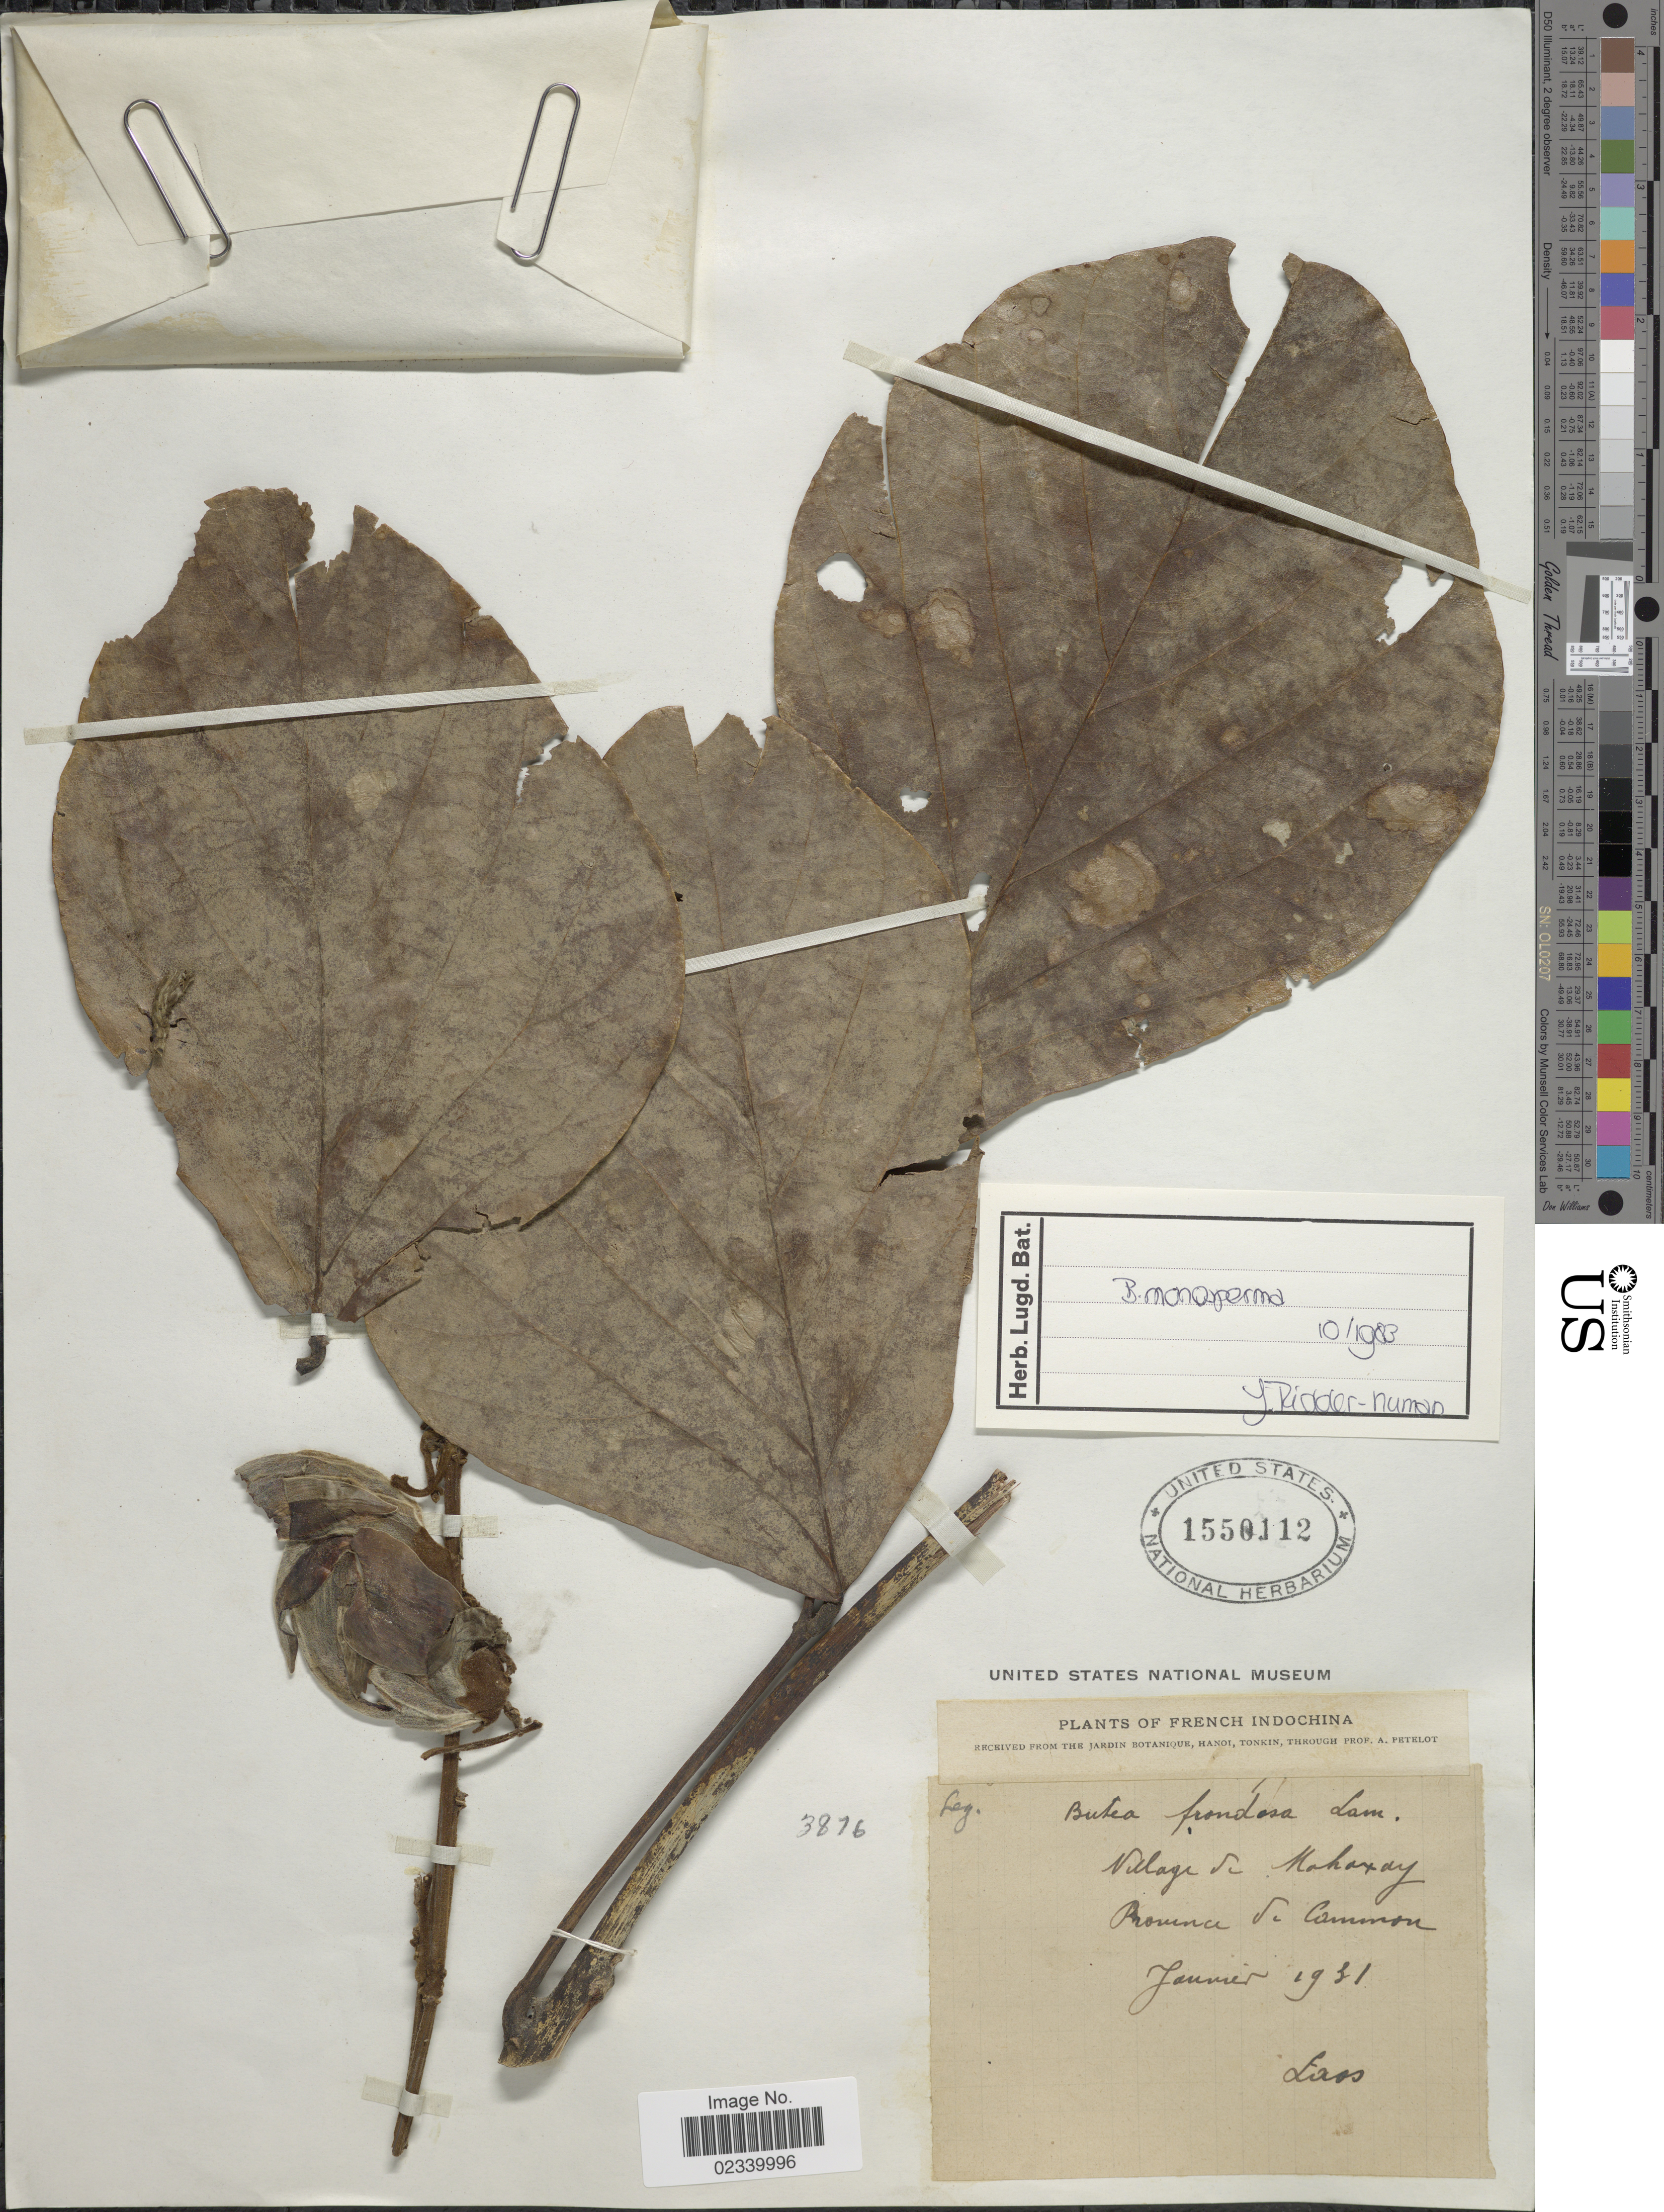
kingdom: Plantae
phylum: Tracheophyta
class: Magnoliopsida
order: Fabales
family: Fabaceae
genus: Butea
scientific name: Butea monosperma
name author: (Lam.) Taub.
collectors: ex herb. Jardin Botanique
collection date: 1931-01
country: Laos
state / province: Khammouan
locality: Village de Mahaxay, Province de Common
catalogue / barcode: US 1550112